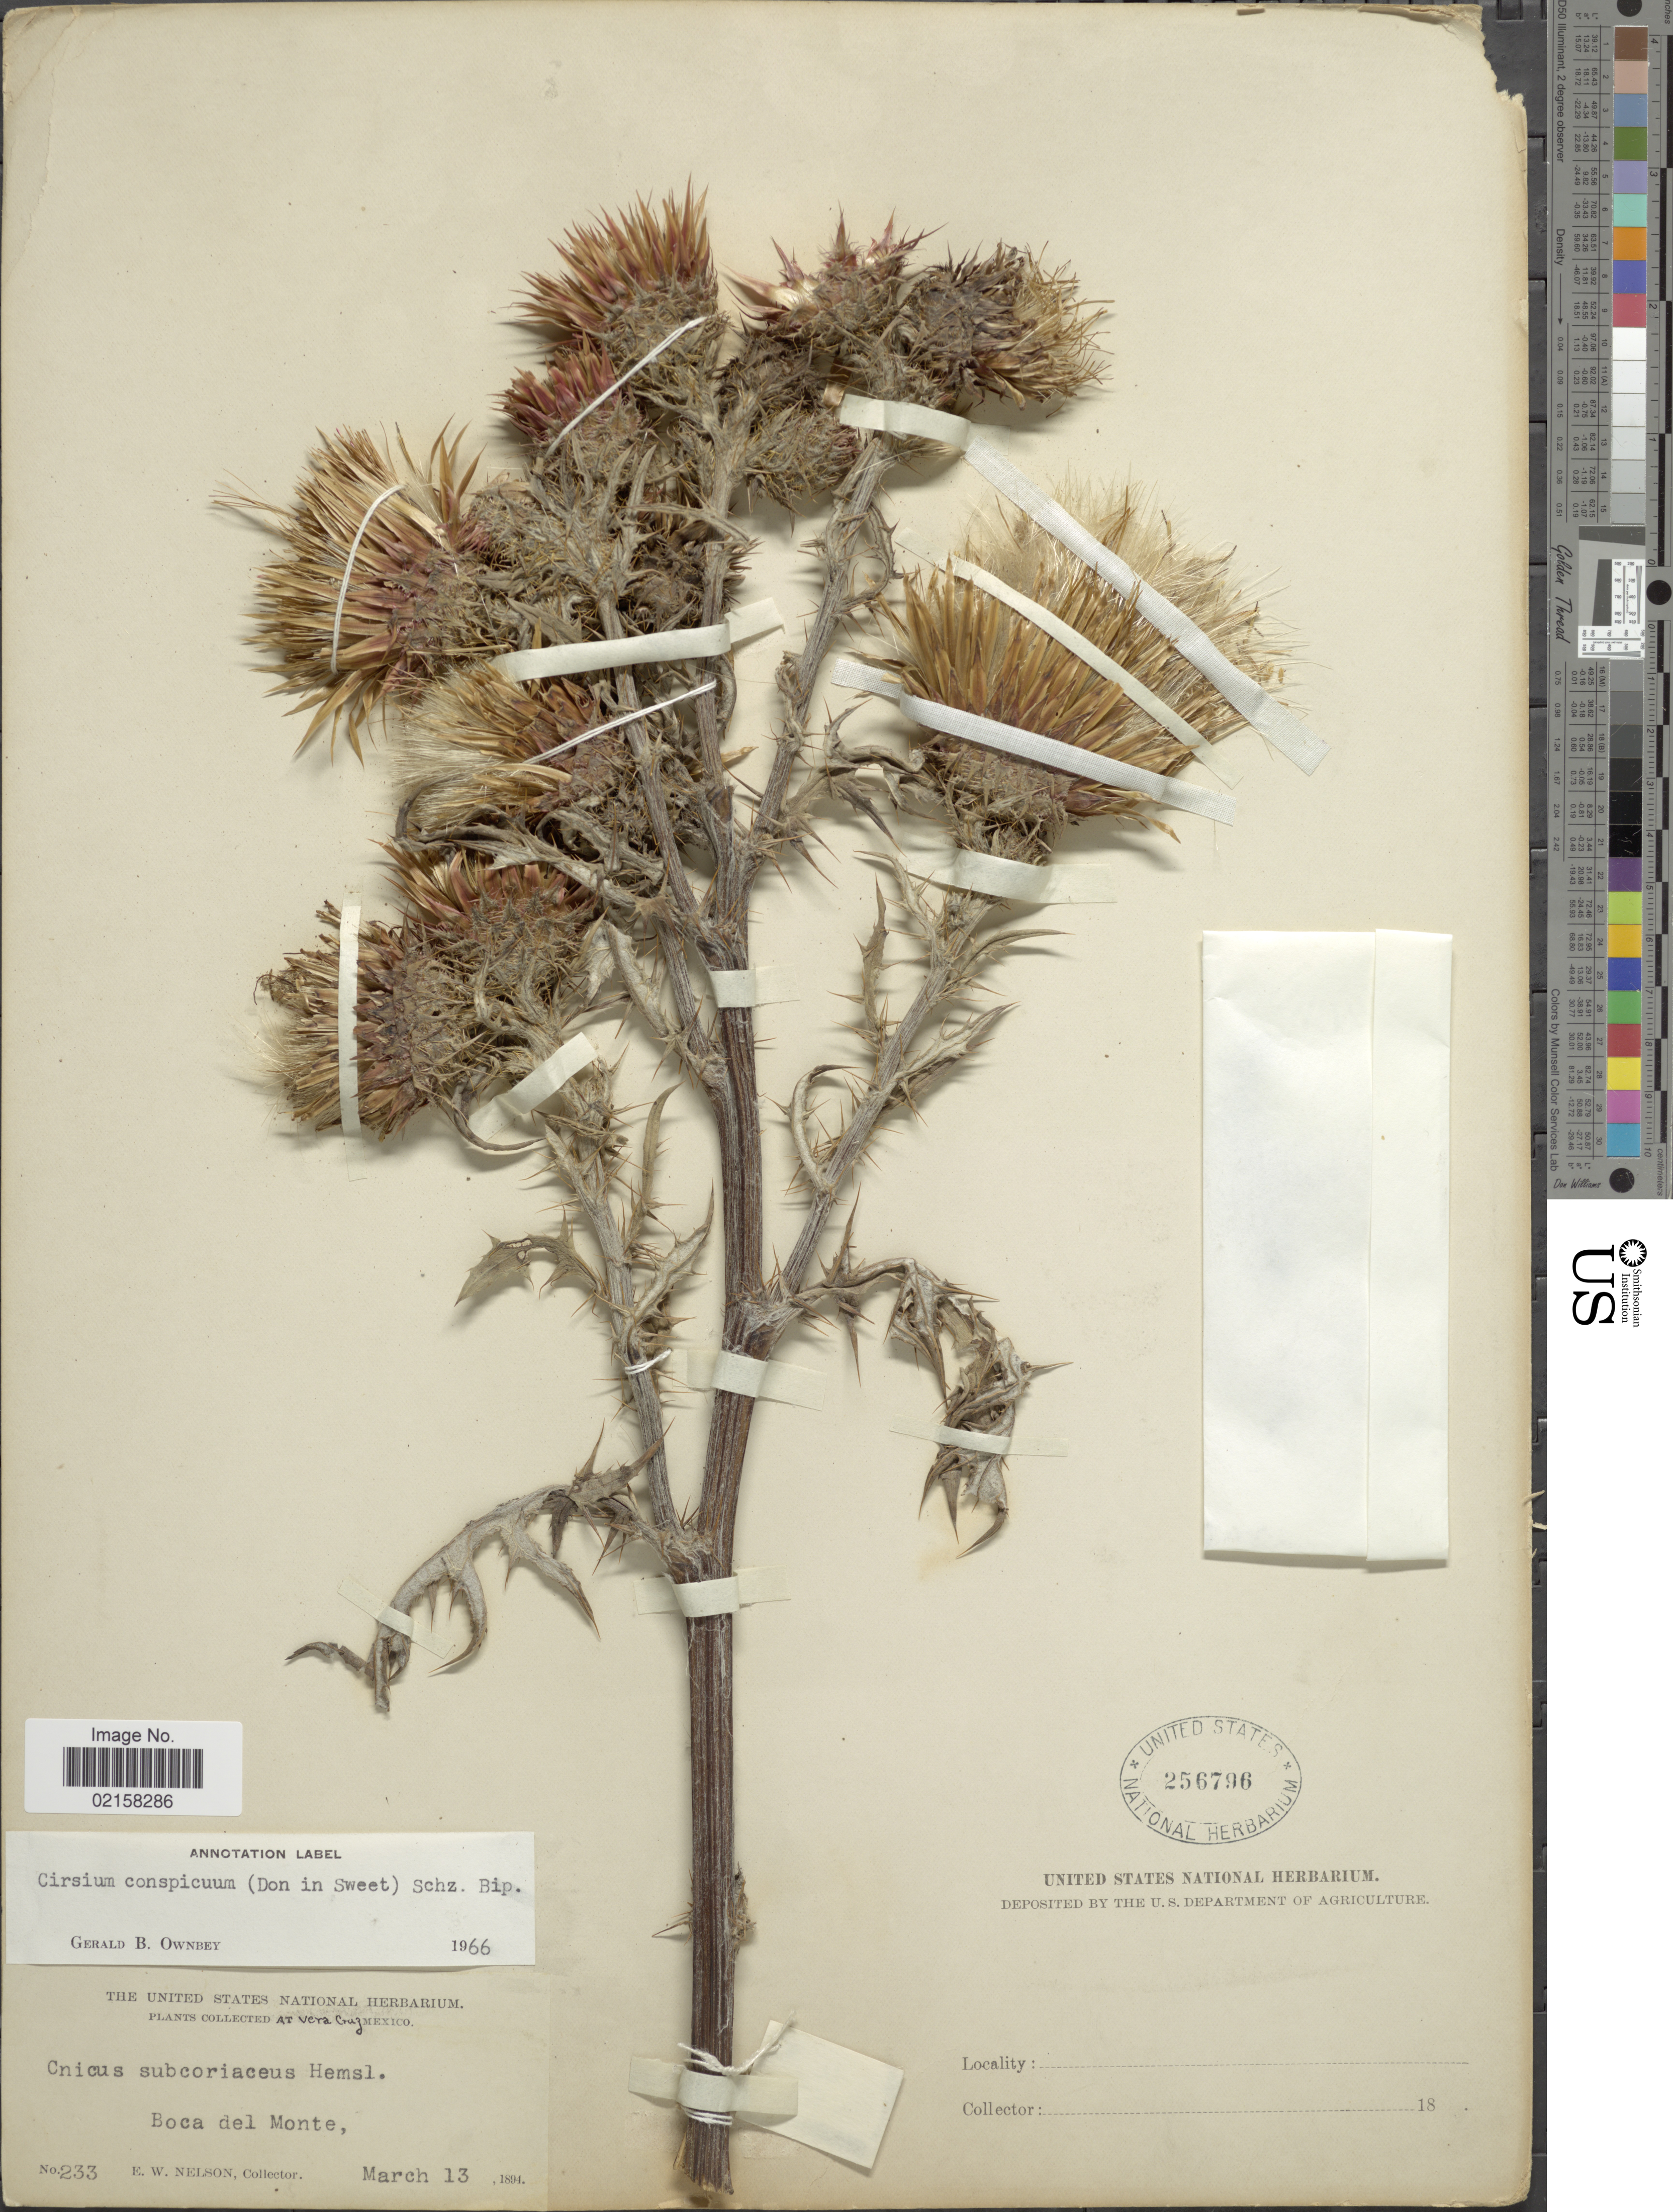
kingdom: Plantae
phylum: Tracheophyta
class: Magnoliopsida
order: Asterales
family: Asteraceae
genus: Cirsium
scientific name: Cirsium conspicuum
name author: (G. Don) Sch. Bip.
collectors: E. W. Nelson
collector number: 233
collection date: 1894-03-13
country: Mexico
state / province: Veracruz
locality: Vera Cruz, Boca del Monte.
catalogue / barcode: US 256796